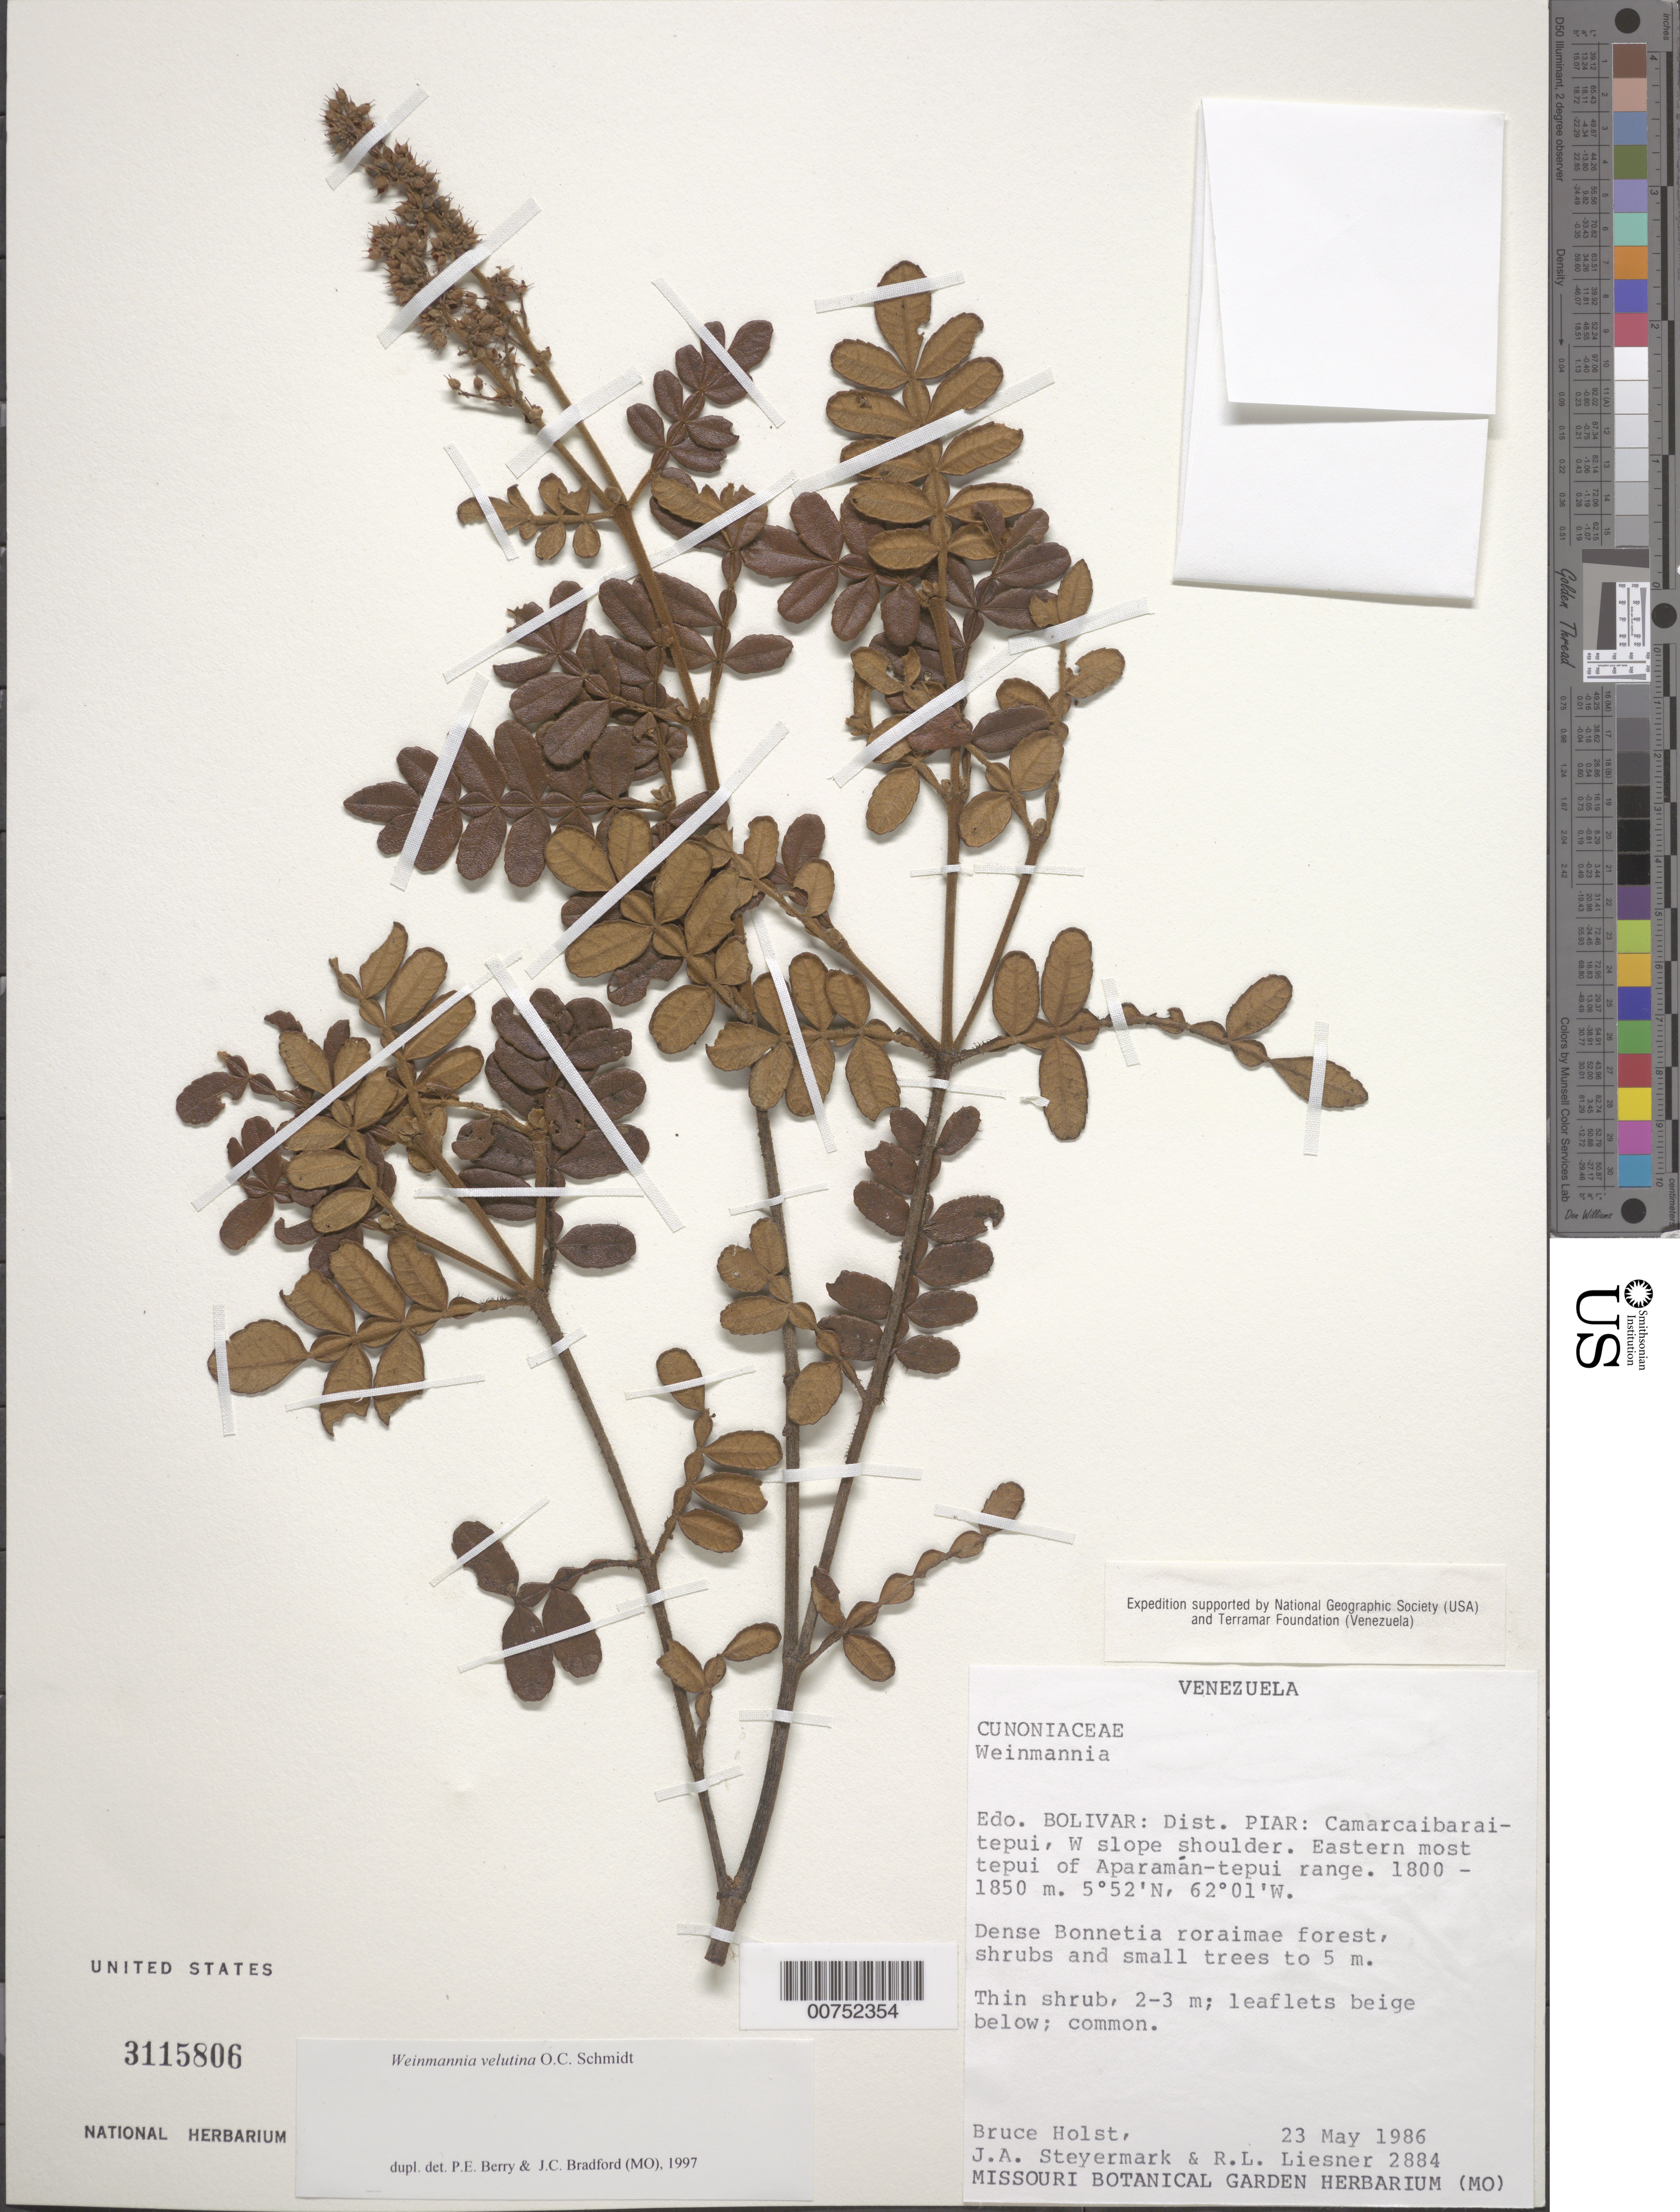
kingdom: Plantae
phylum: Tracheophyta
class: Magnoliopsida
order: Oxalidales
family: Cunoniaceae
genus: Weinmannia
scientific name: Weinmannia velutina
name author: O.C. Schmidt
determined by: Berry, P. E.; Bradford, J. C.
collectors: B. Holst, J. Steyermark & R. L. Liesner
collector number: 2884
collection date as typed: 23-May-86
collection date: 1986-05-23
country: Venezuela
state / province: Bolívar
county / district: Piar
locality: Camarcaibarai-tepuí; Aparamán-tepuí range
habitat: Dense Bonnetia roraimae forest, shrubs and small trees to 5 m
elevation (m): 1800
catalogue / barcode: US 3115806